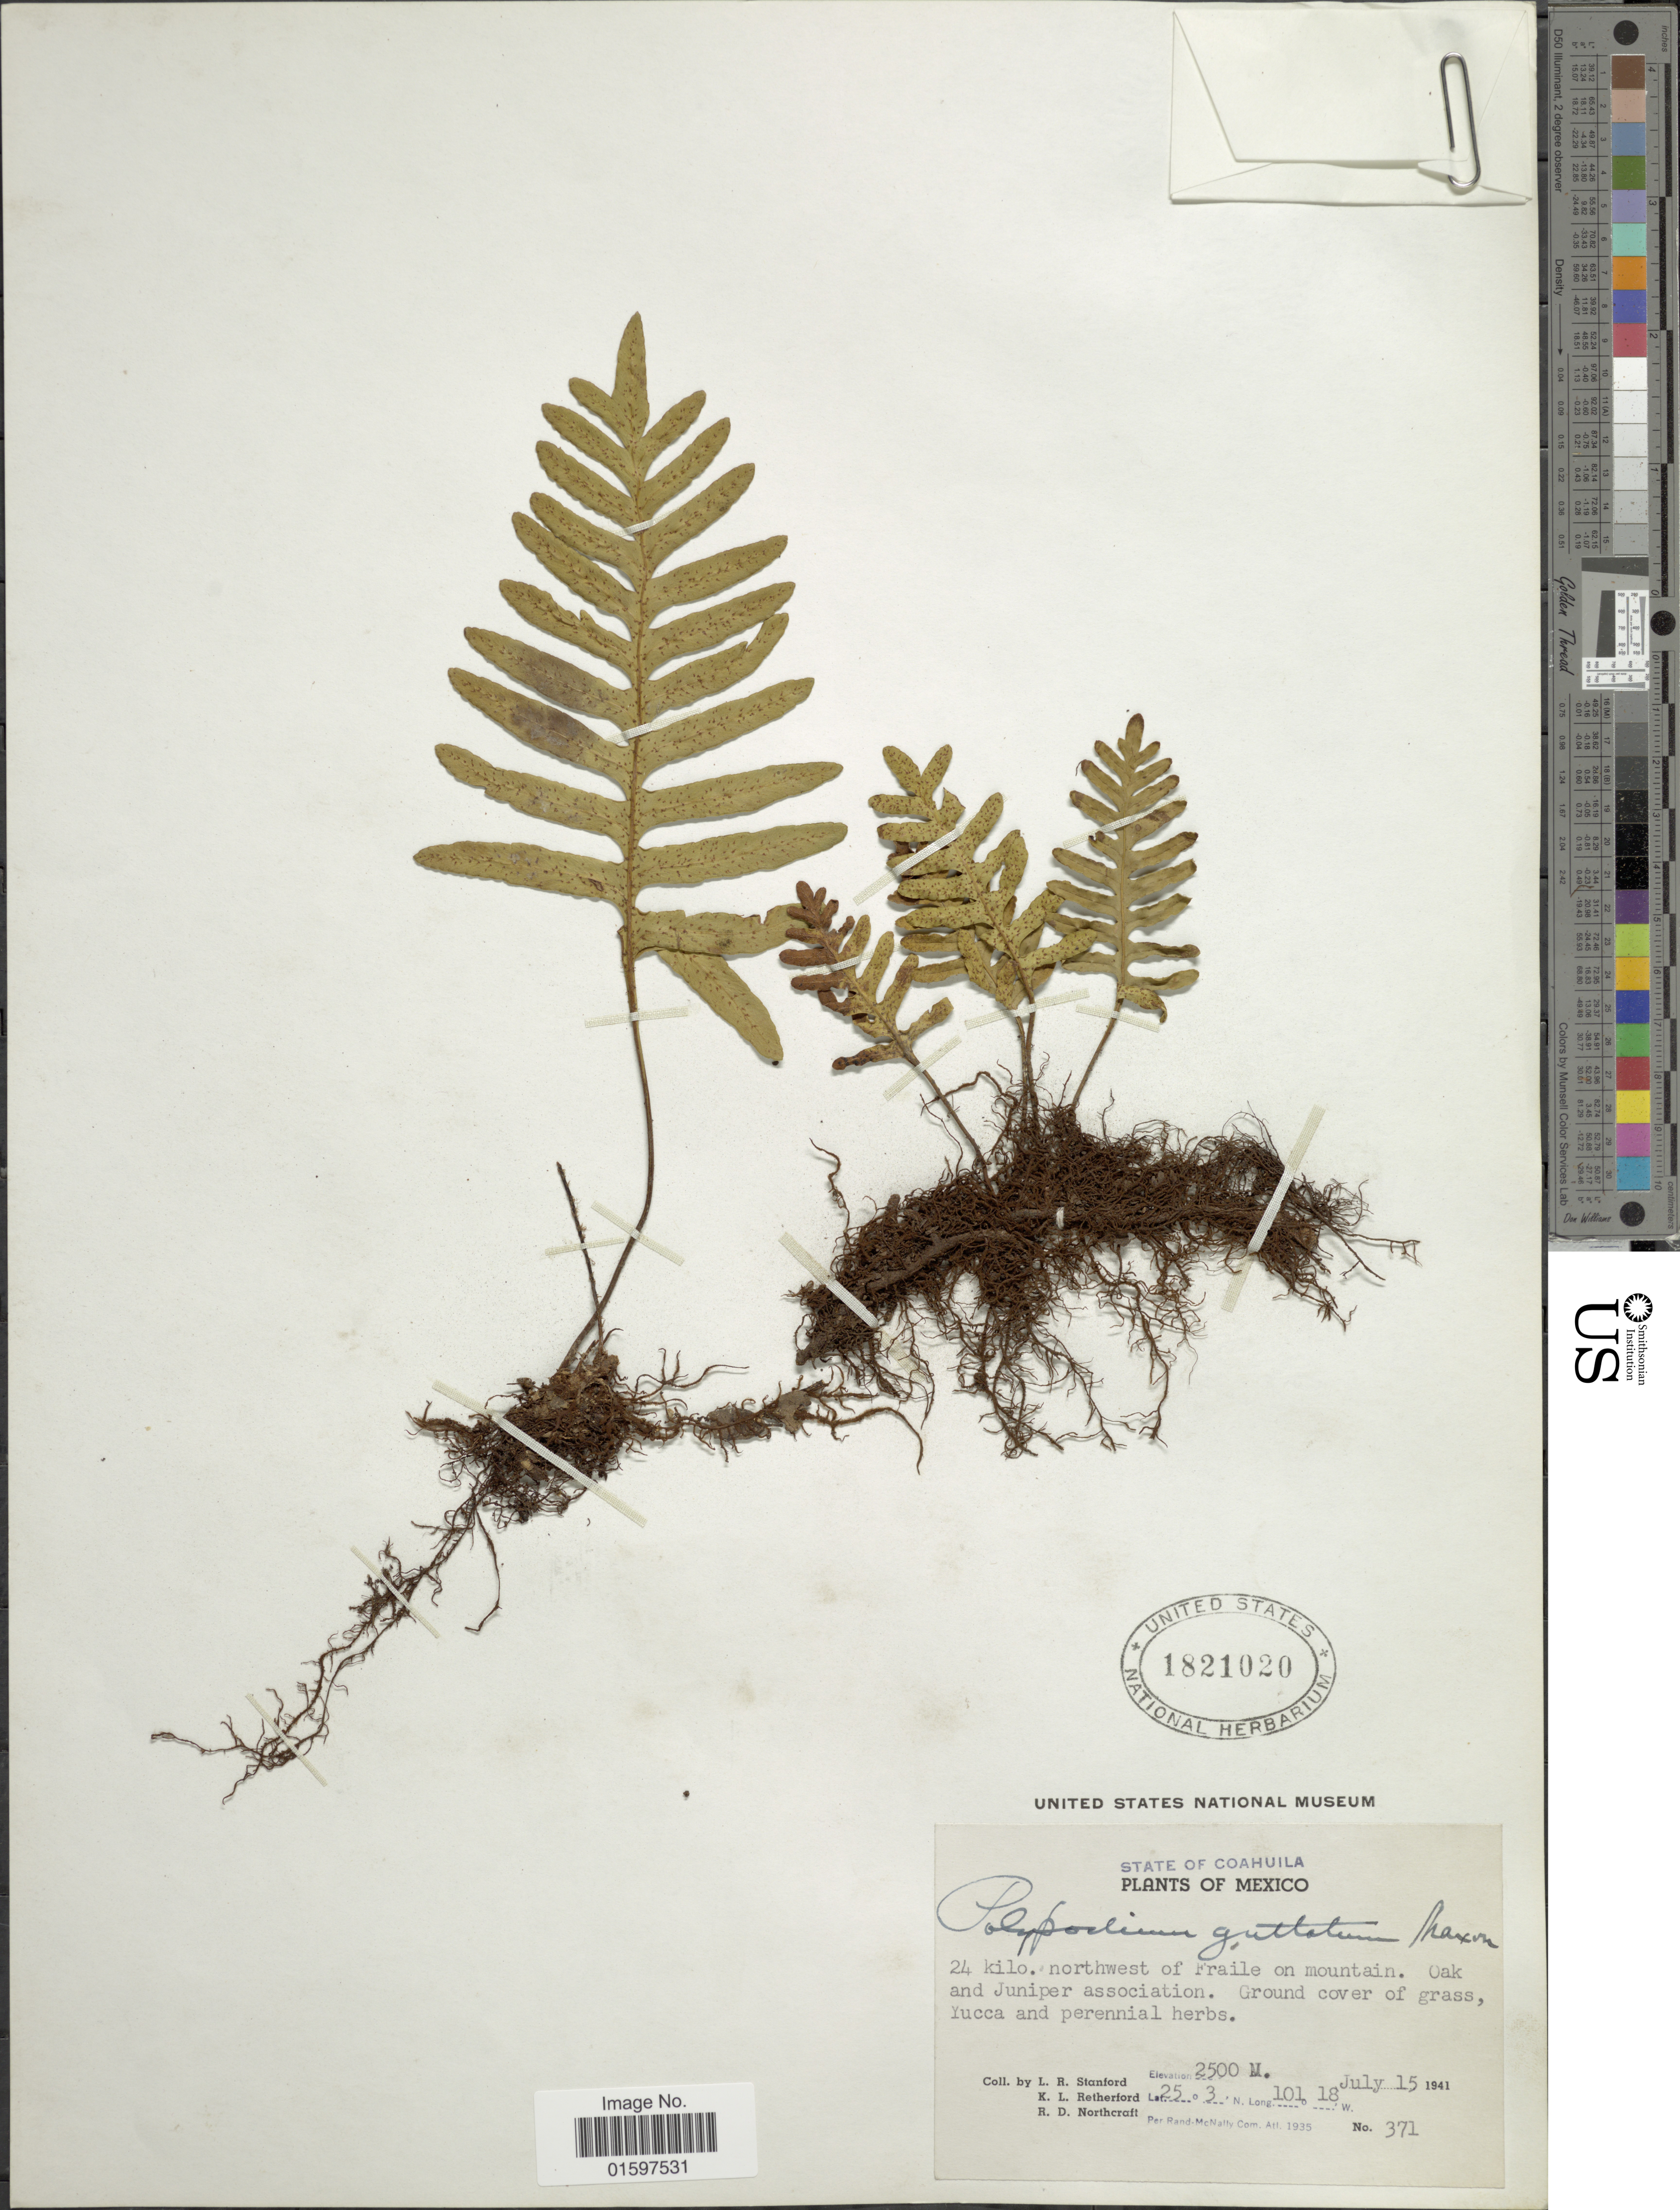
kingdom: Plantae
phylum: Tracheophyta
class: Polypodiopsida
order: Polypodiales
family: Polypodiaceae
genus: Pleopeltis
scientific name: Pleopeltis guttata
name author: (Maxon) E.G. Andrews & Windham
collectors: L. R. Stanford, K. Retherford & R. Northcraft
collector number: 371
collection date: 1941-07-15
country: Mexico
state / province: Coahuila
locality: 24 kilo. northwest of Fraile on mountain. Oak and Juniper association, ground cover of grass, Yucca and perennial herbs.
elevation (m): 2500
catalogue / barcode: US 1821020